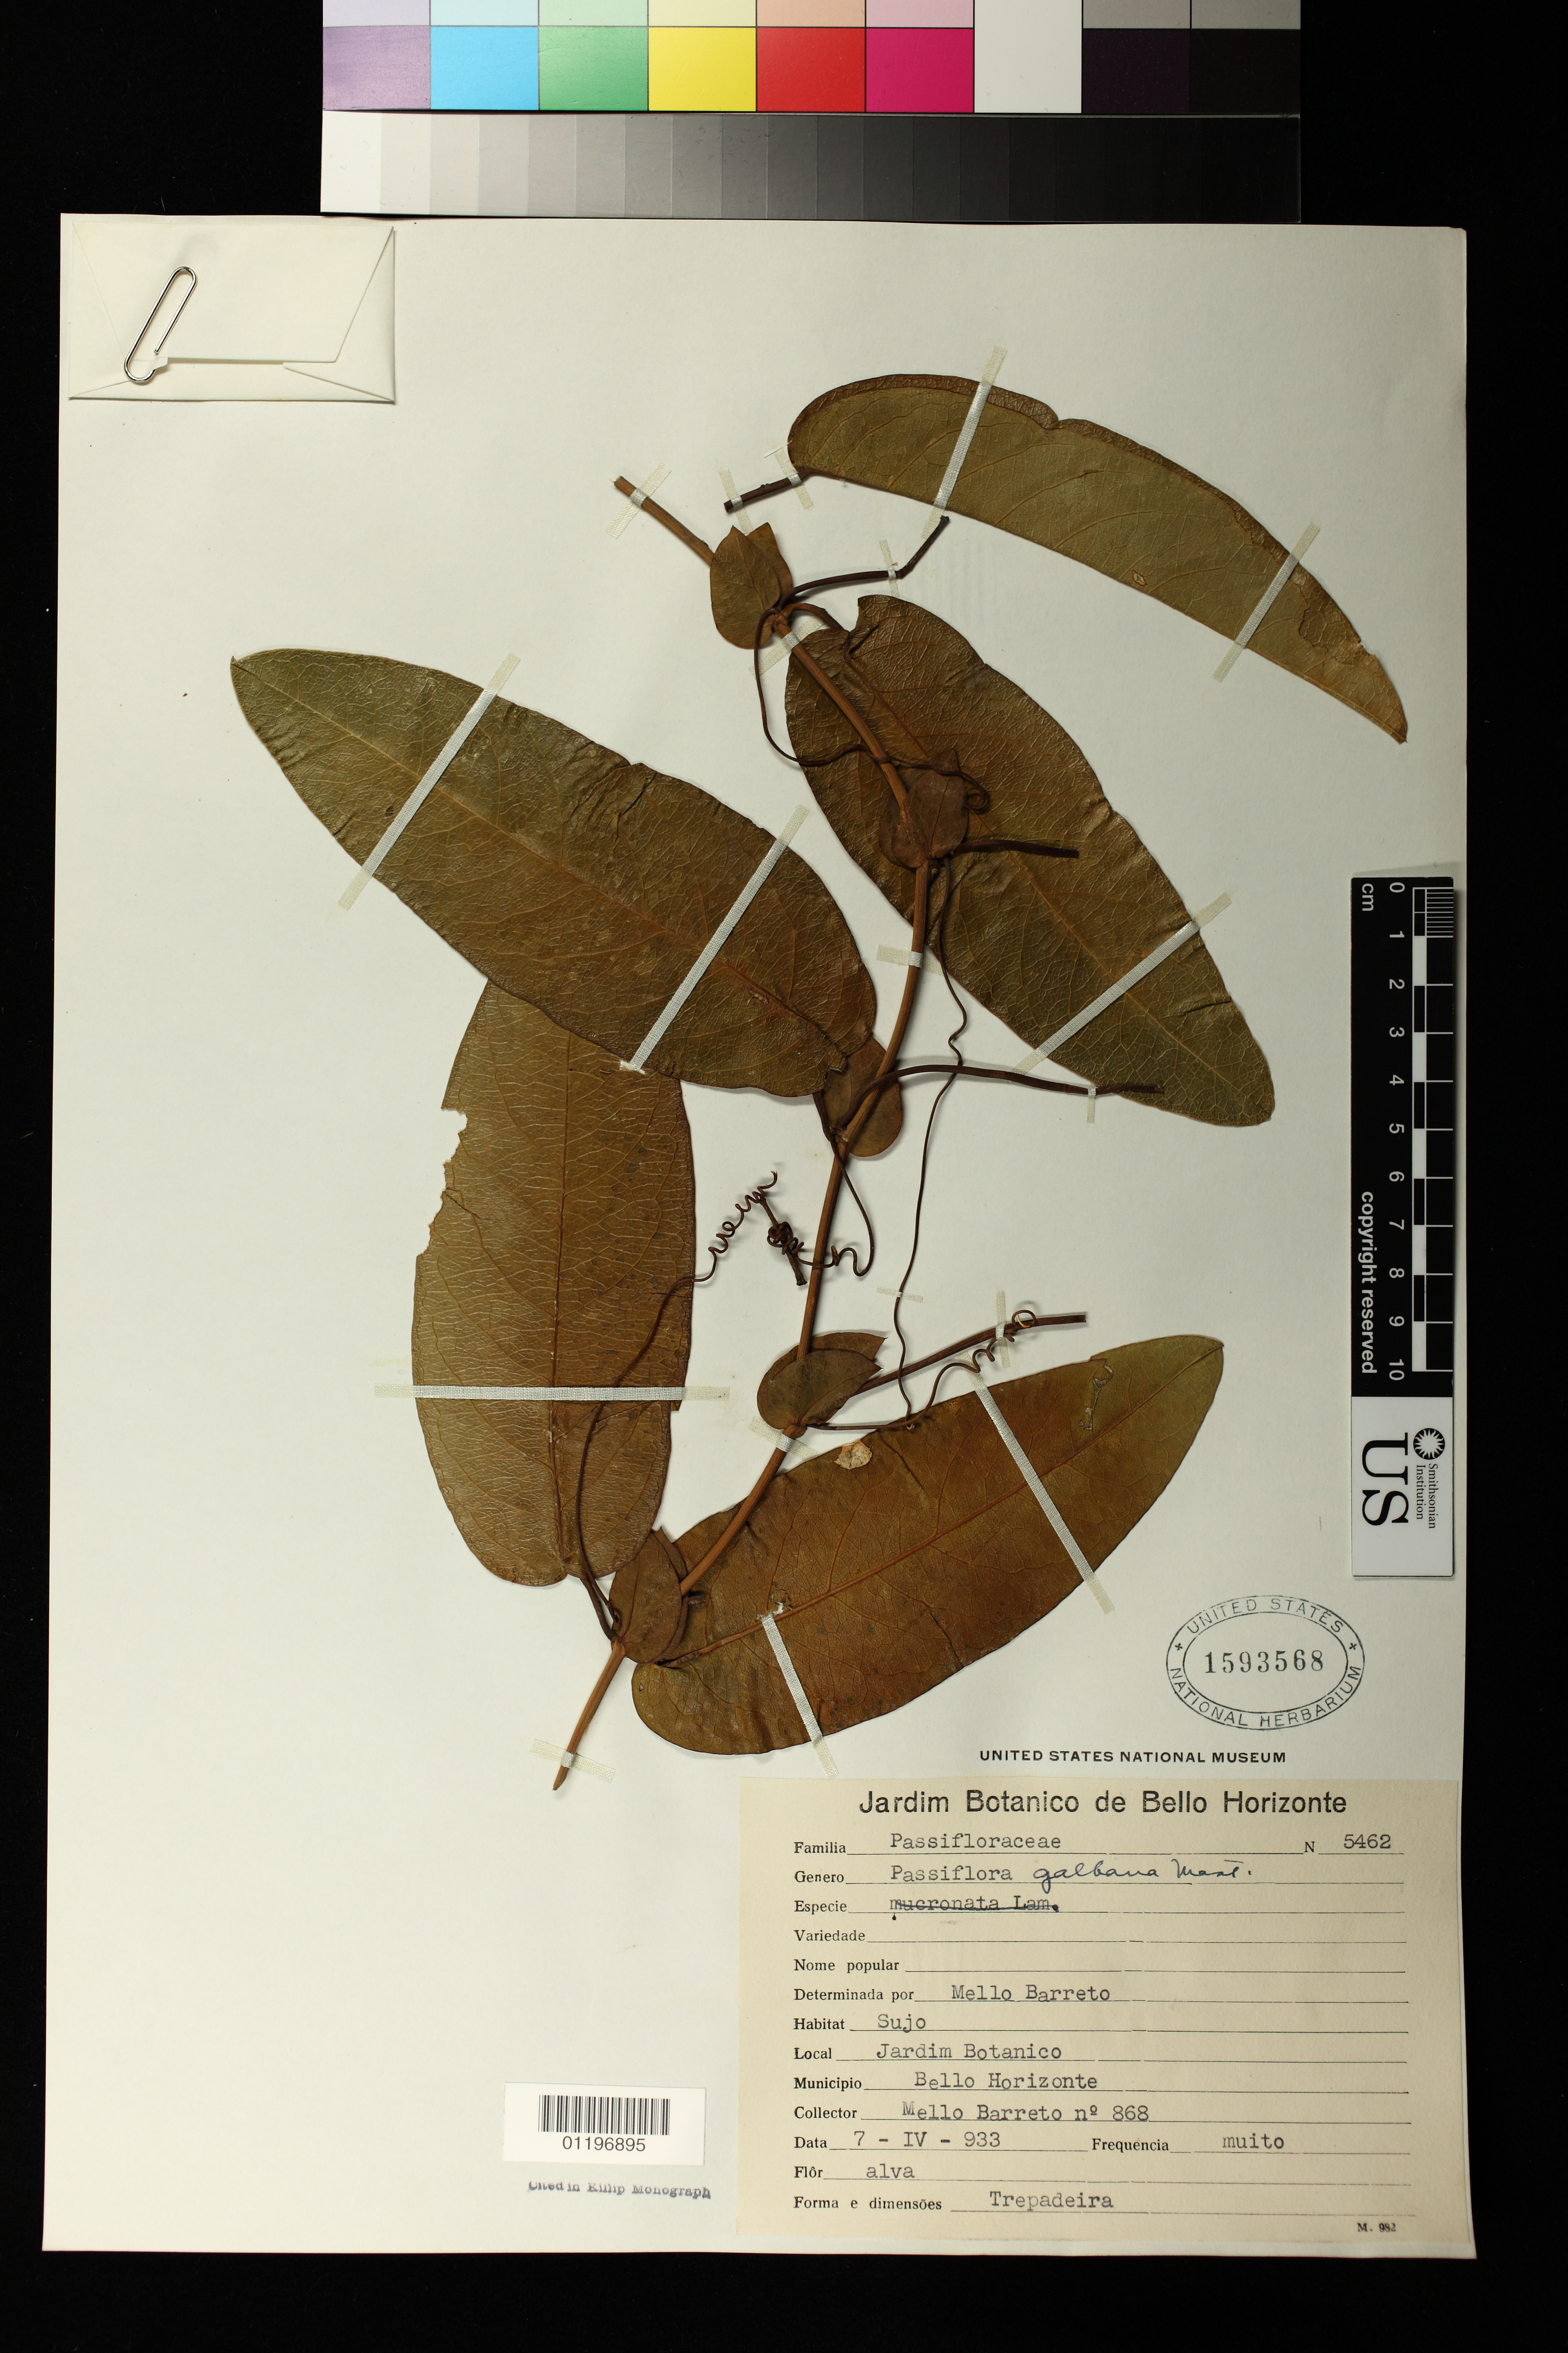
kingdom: Plantae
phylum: Tracheophyta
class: Magnoliopsida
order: Malpighiales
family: Passifloraceae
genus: Passiflora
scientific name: Passiflora silvestris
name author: Vell.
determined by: Strong, Mark T., (BOT), Smithsonian Institution - National Museum of Natural History (UNITED STATES)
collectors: M. Barreto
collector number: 868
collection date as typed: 04 Jul 1933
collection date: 1933-07-04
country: Brazil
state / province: Minas Gerais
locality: Bello Horizonte. Jardim Botanico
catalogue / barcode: US 1593568